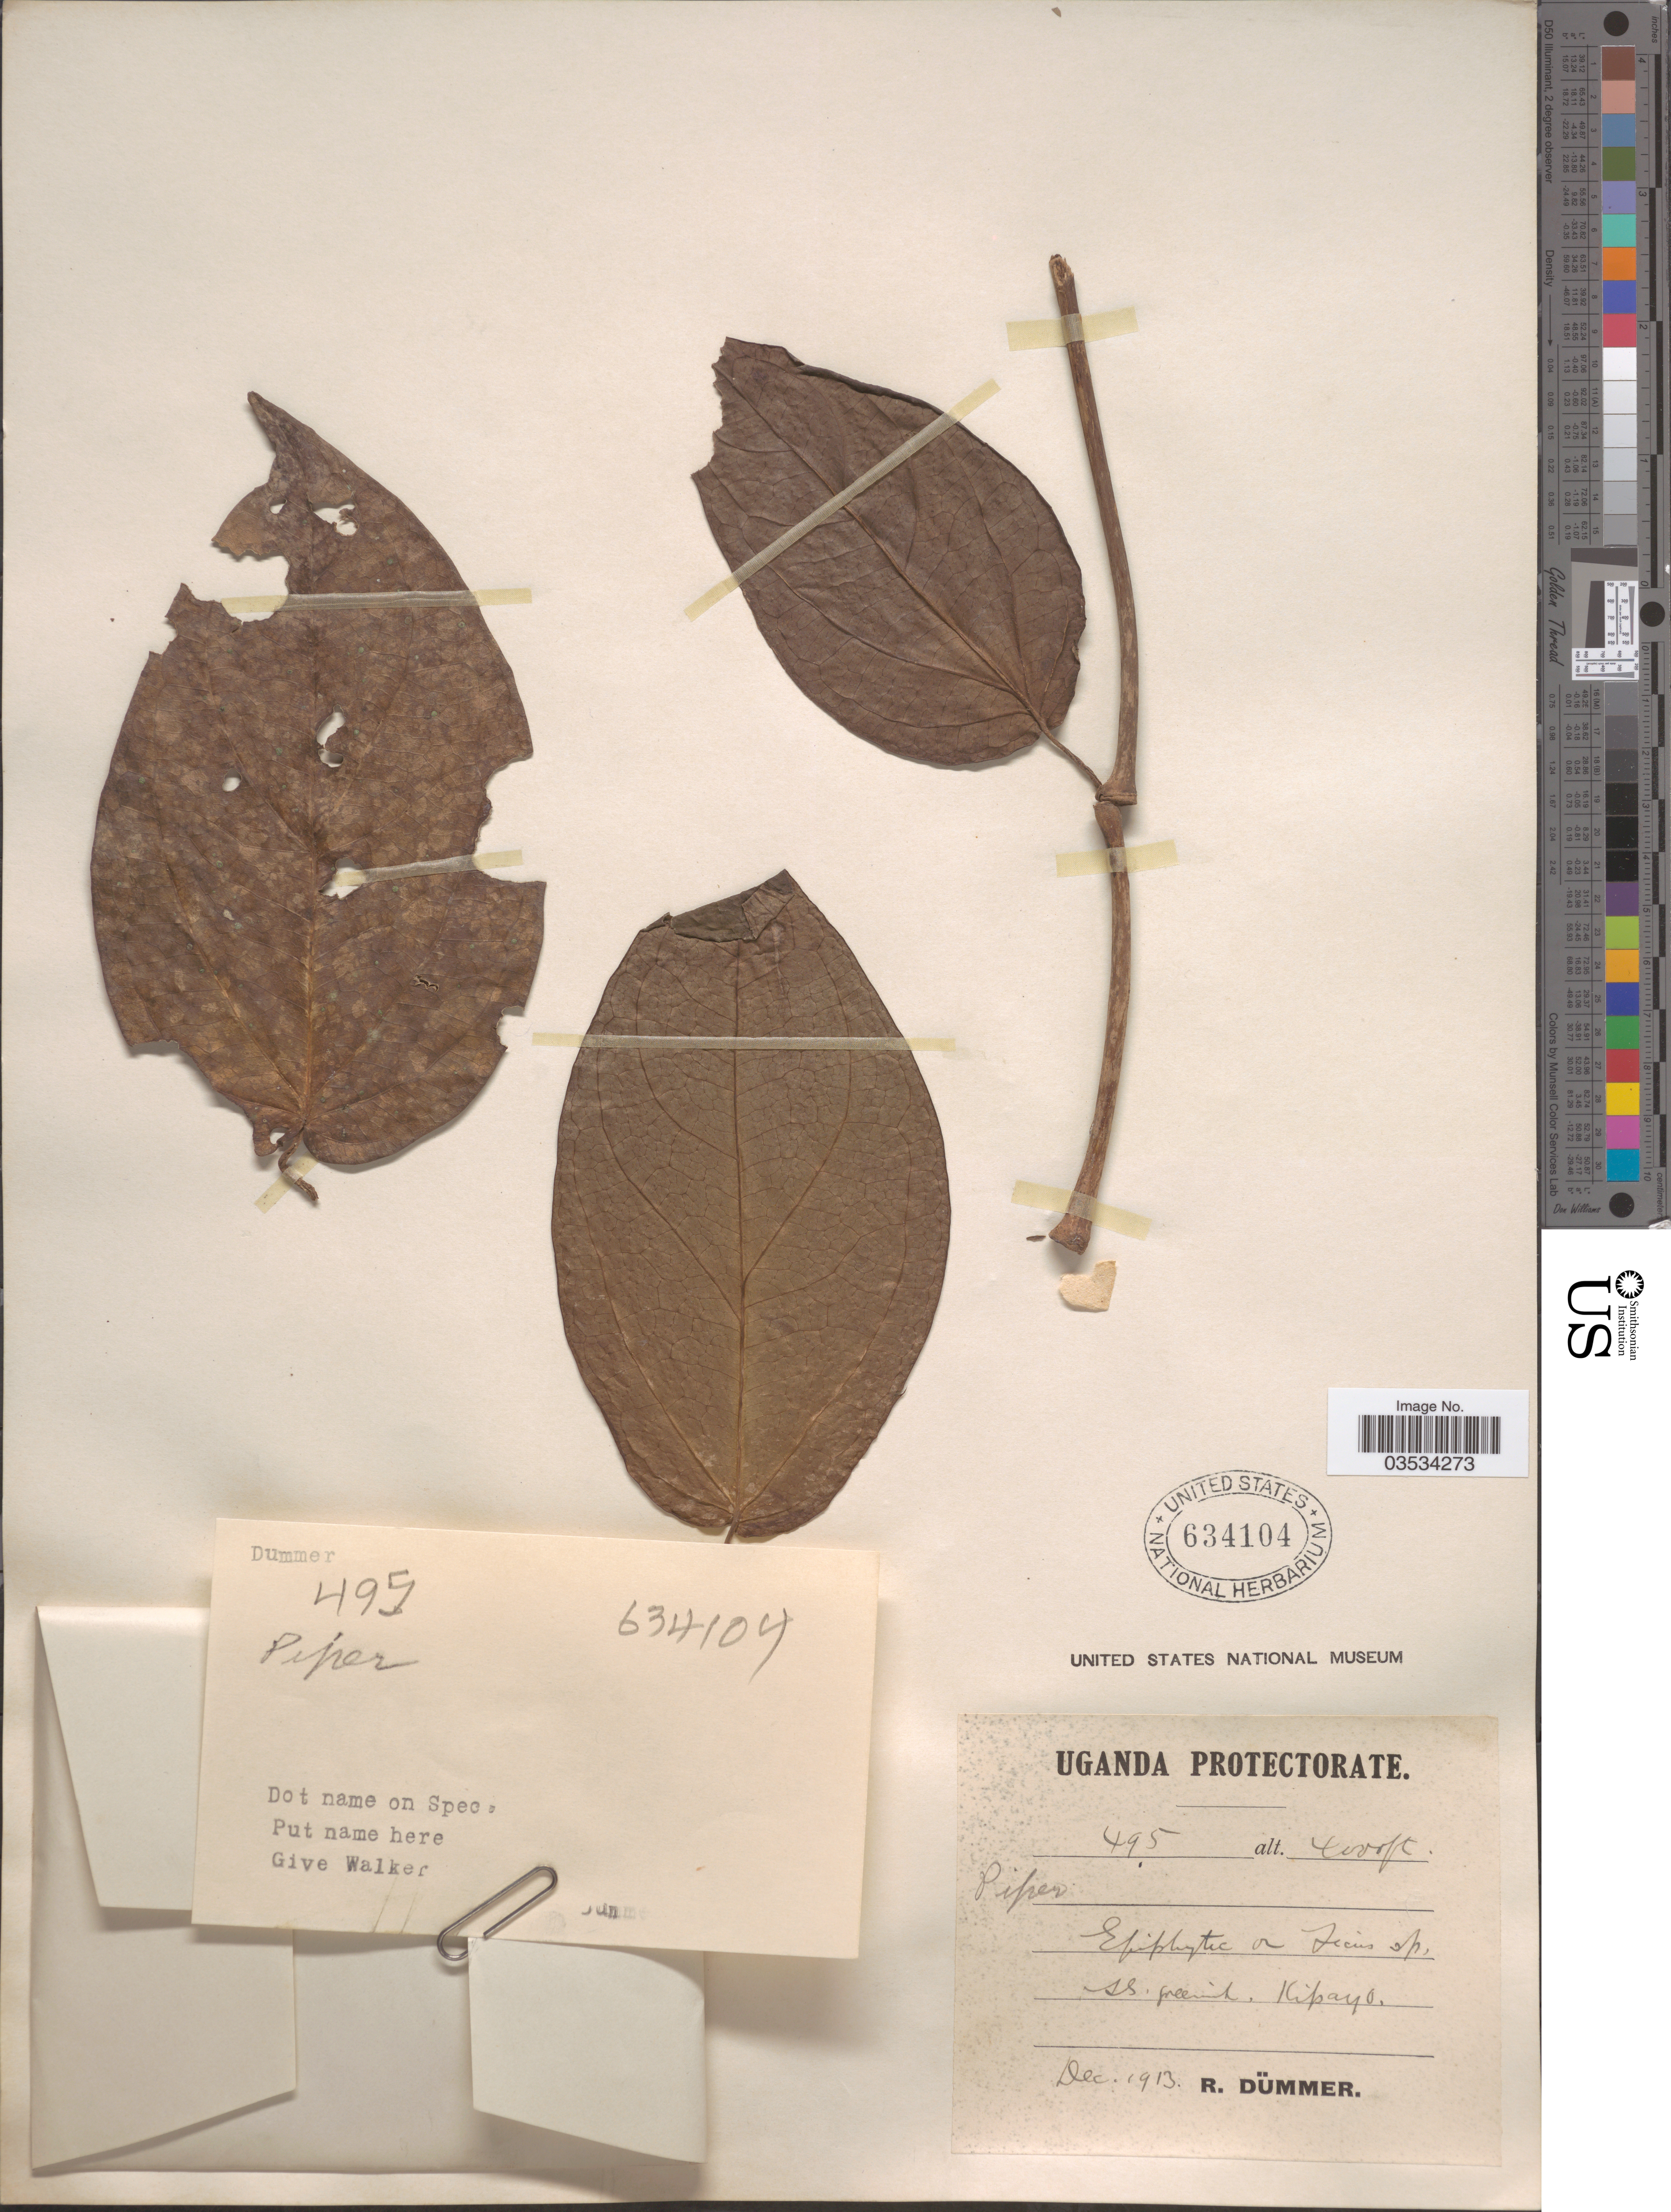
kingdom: Plantae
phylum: Tracheophyta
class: Magnoliopsida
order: Piperales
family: Piperaceae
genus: Piper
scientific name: Piper sp.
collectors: R. A. Dümmer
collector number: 495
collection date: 1913-12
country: Uganda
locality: Uganda Protectorate. Kipayo.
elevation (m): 1219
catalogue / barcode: US 634104